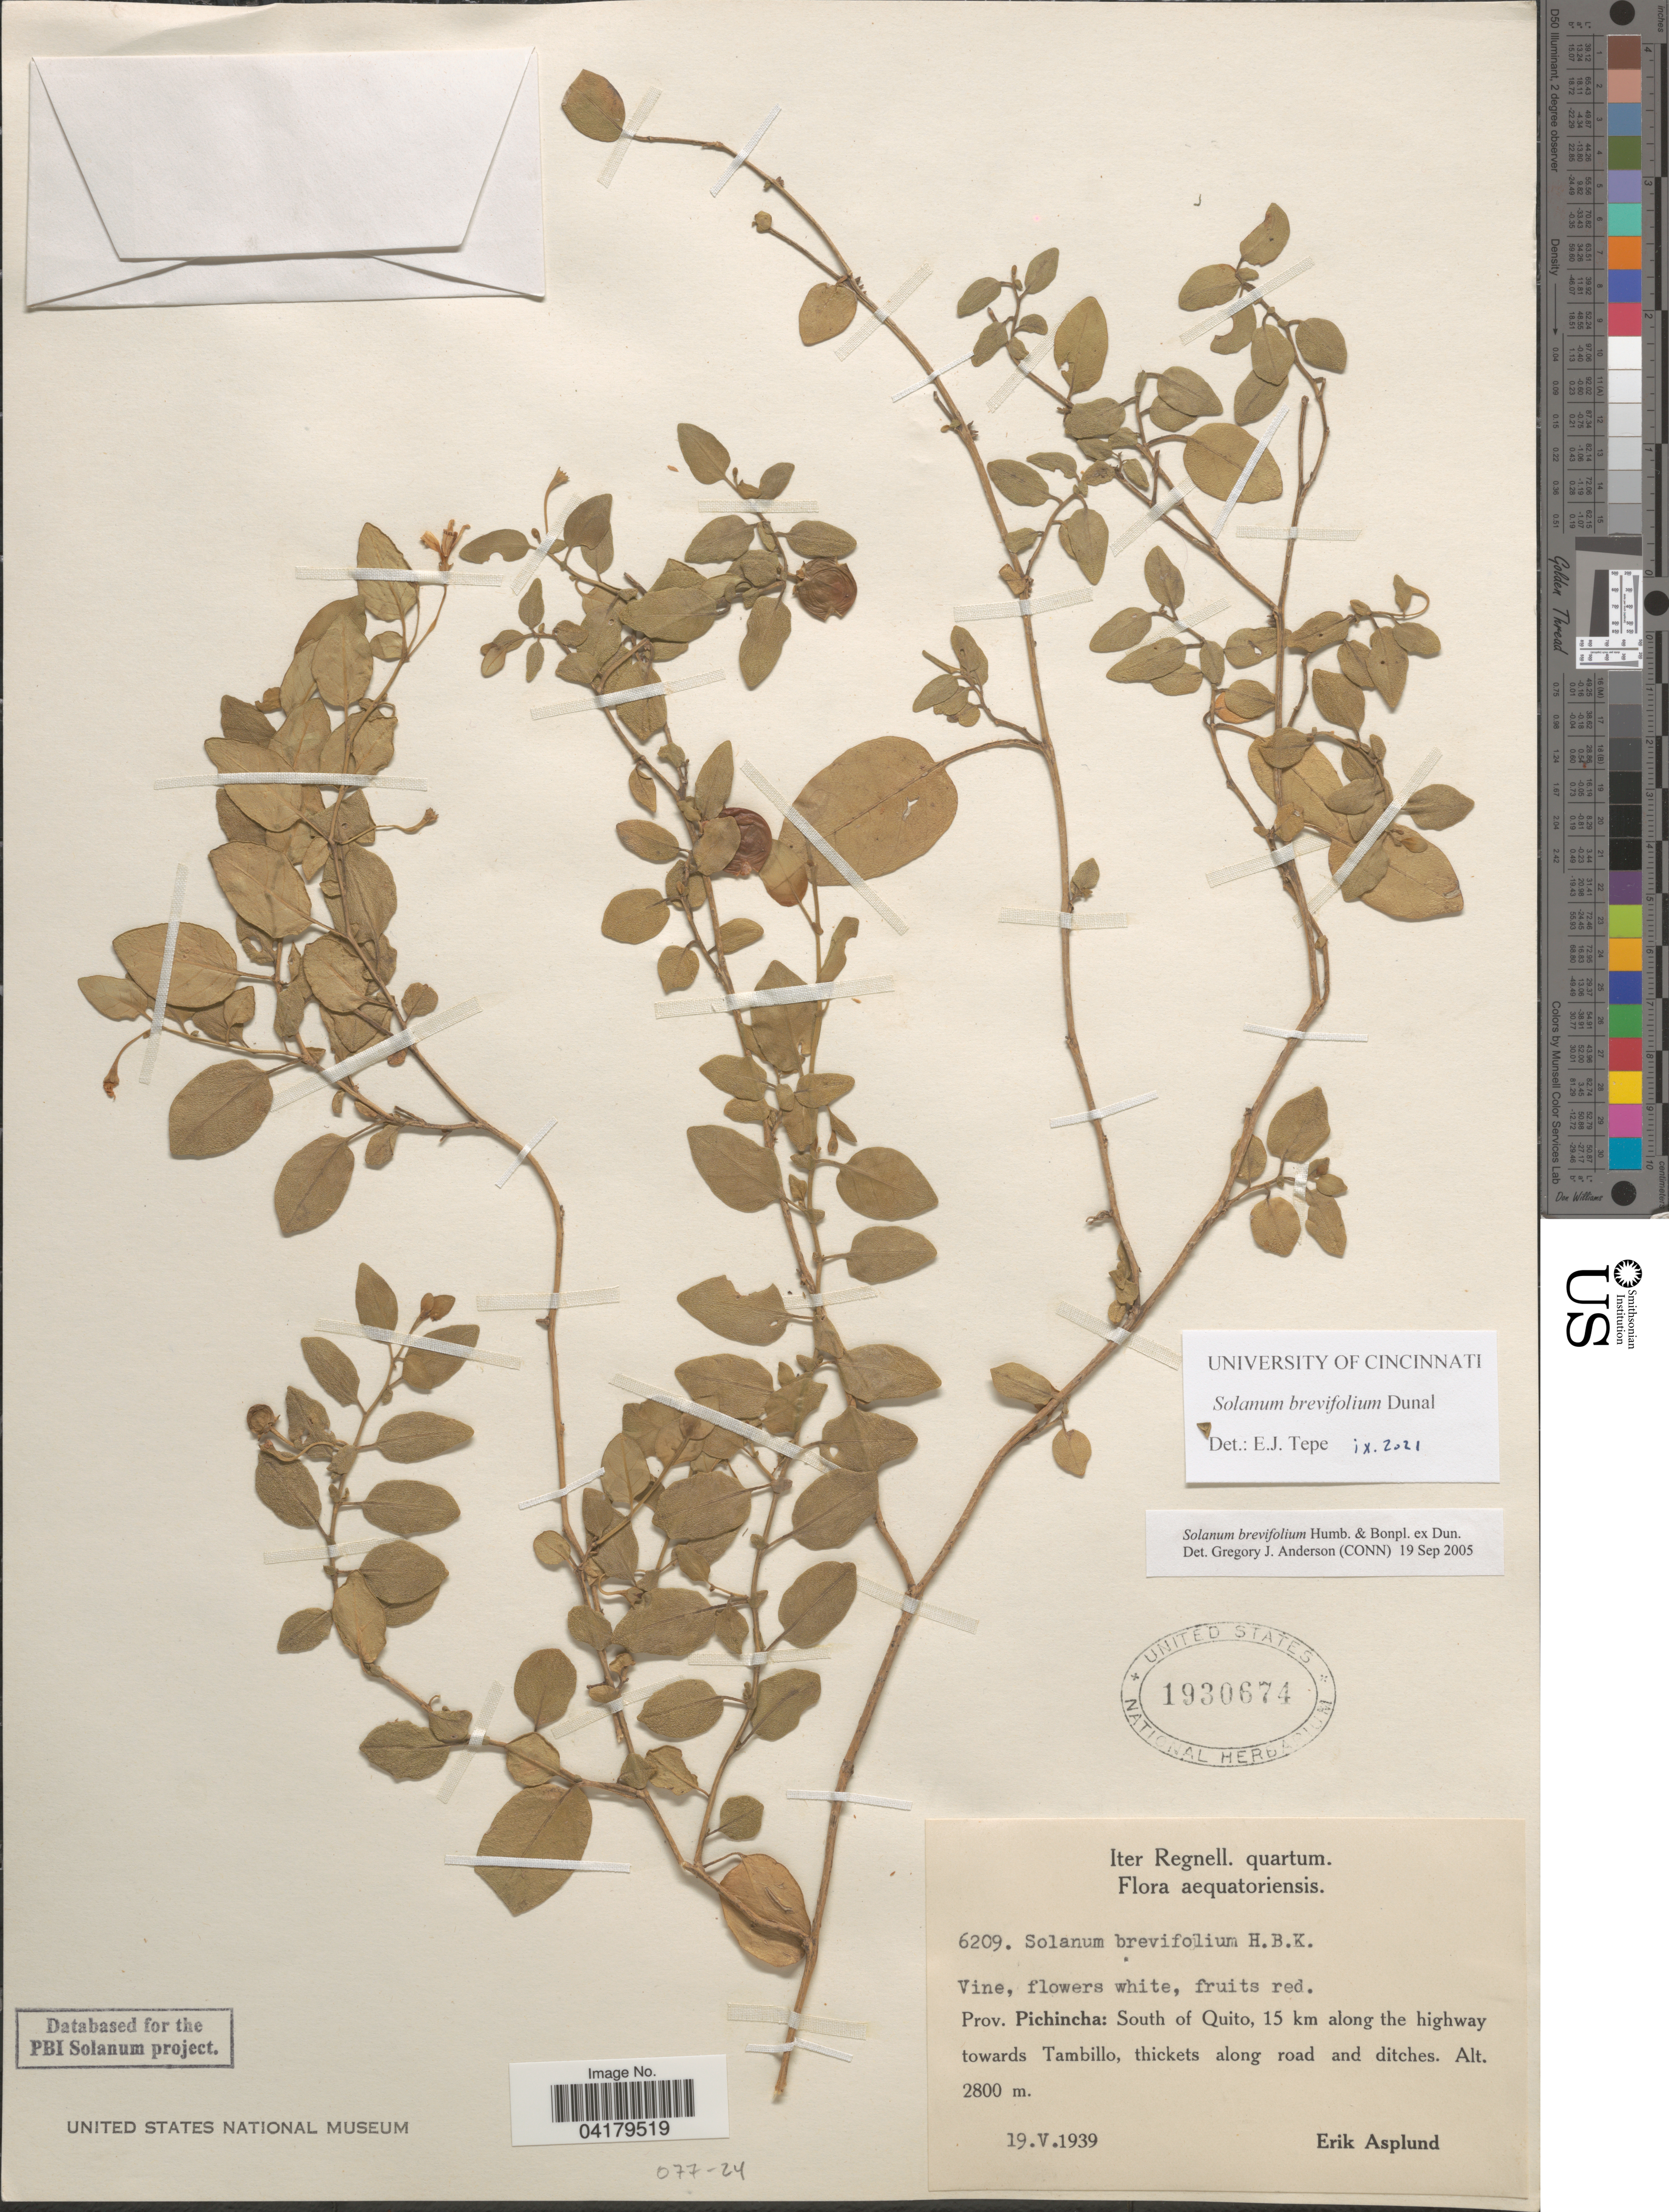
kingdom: Plantae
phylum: Tracheophyta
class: Magnoliopsida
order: Solanales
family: Solanaceae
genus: Solanum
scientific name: Solanum brevifolium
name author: Dunal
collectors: E. Asplund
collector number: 6209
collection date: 1939-05-19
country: Ecuador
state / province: Pichincha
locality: Iter Regnell. quartum. Aequatoriensis. South of Quito, 15 km along the highway towards Tambillo.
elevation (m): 2800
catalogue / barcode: US 1930674